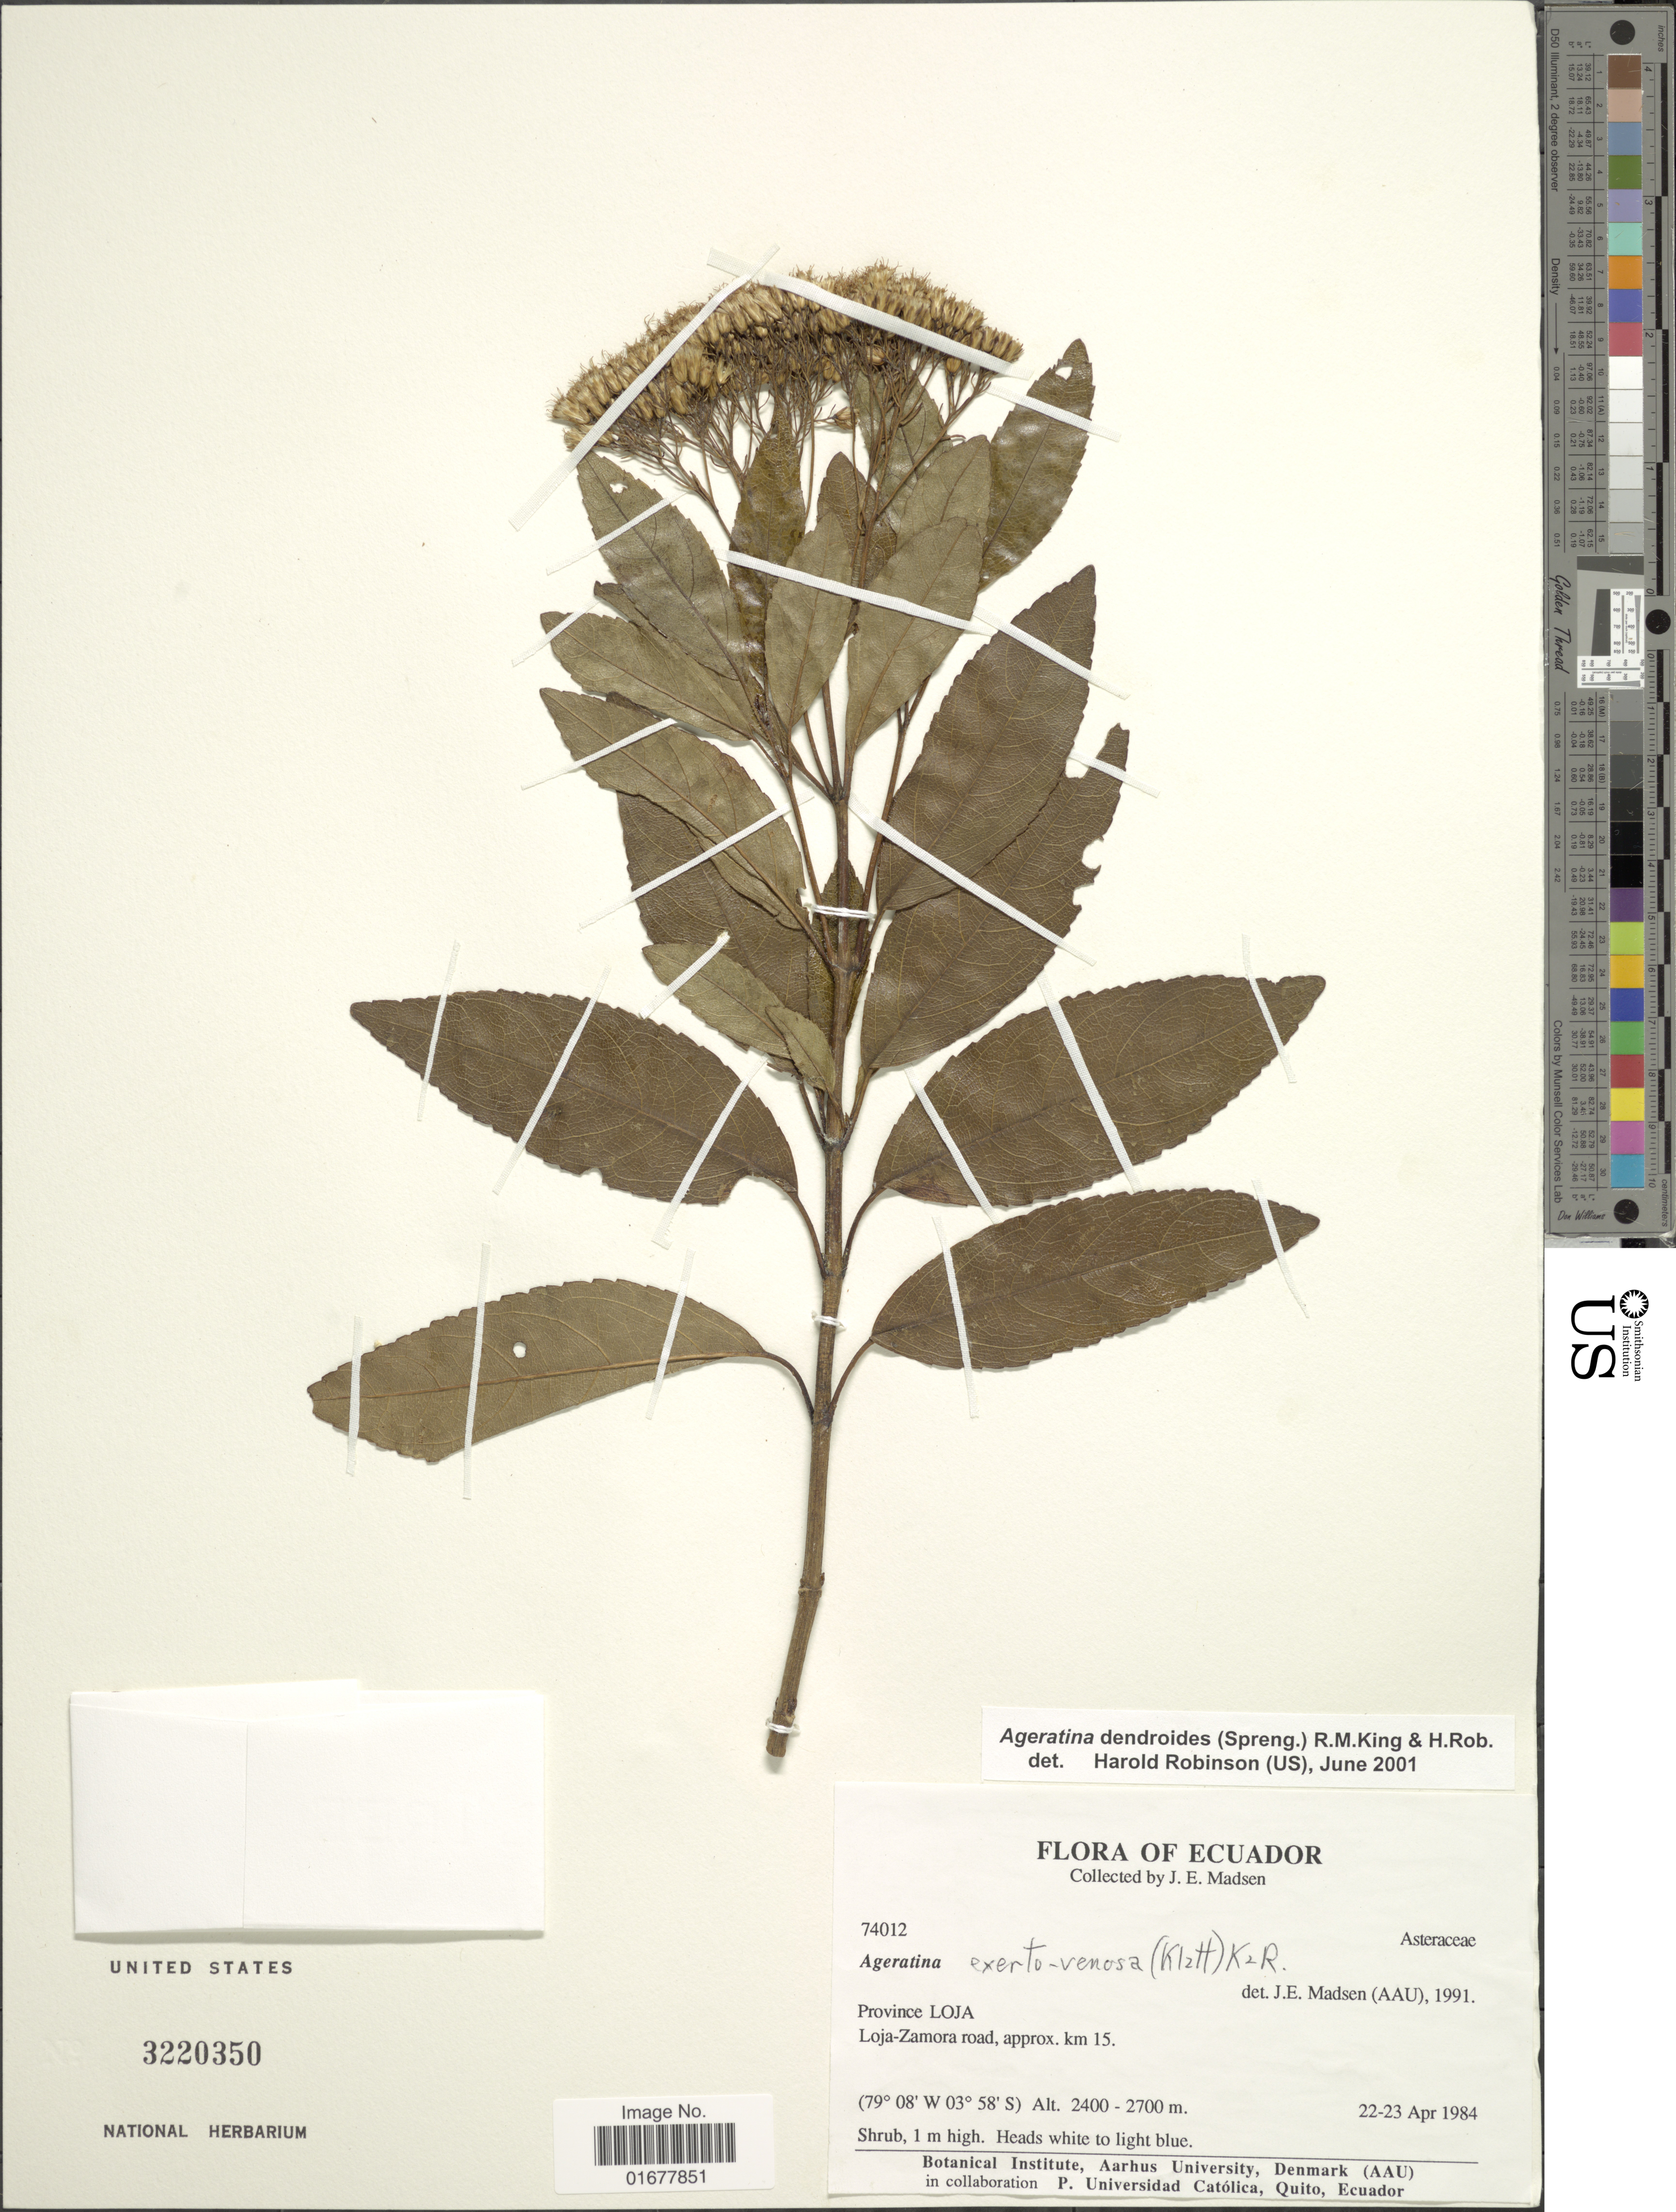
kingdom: Plantae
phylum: Tracheophyta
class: Magnoliopsida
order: Asterales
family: Asteraceae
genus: Ageratina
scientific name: Ageratina dendroides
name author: (Spreng.) R.M. King & H. Rob.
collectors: J. E. Madsen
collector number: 74012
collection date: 1984-04-22/1984-04-23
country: Ecuador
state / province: Loja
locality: Province Loja, Loja - Zamoral road, approx. km 15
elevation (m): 2400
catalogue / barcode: US 3220350